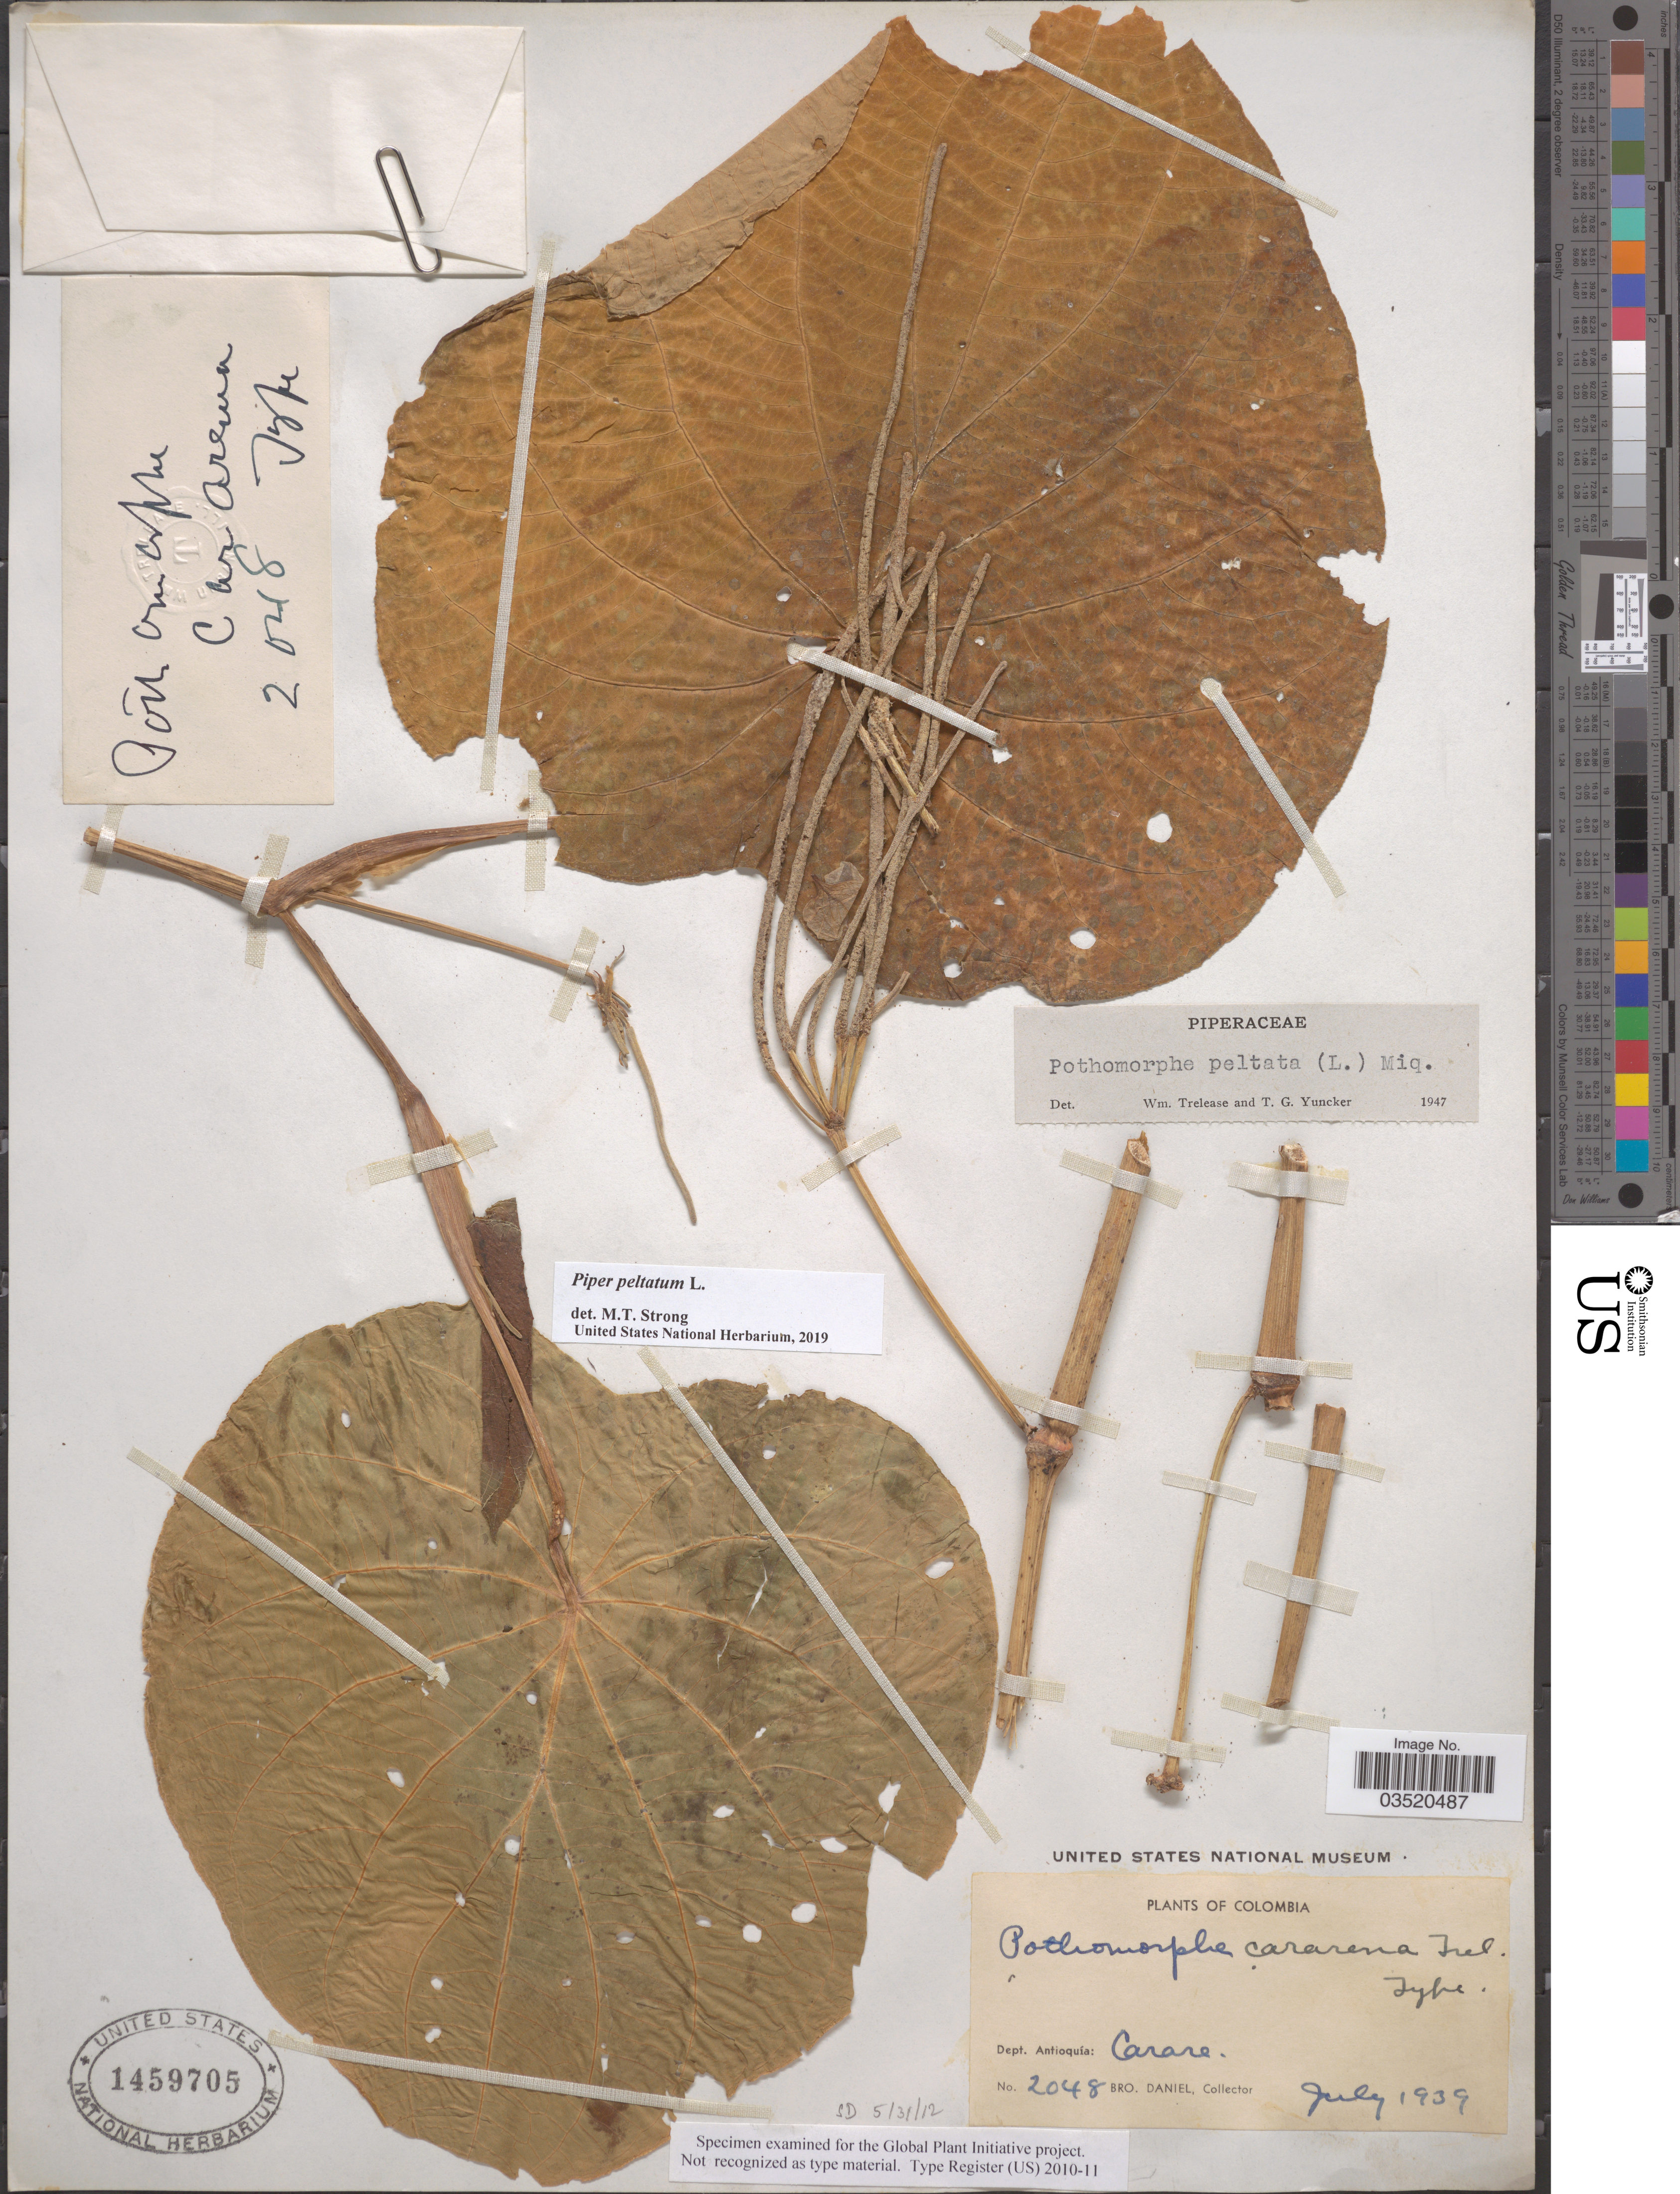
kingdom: Plantae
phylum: Tracheophyta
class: Magnoliopsida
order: Piperales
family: Piperaceae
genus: Piper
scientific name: Piper peltatum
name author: L.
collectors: Bro. Daniel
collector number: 2048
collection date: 1939-07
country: Colombia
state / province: Antioquia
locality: Dept. Antioquía: Carare.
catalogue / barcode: US 1459705